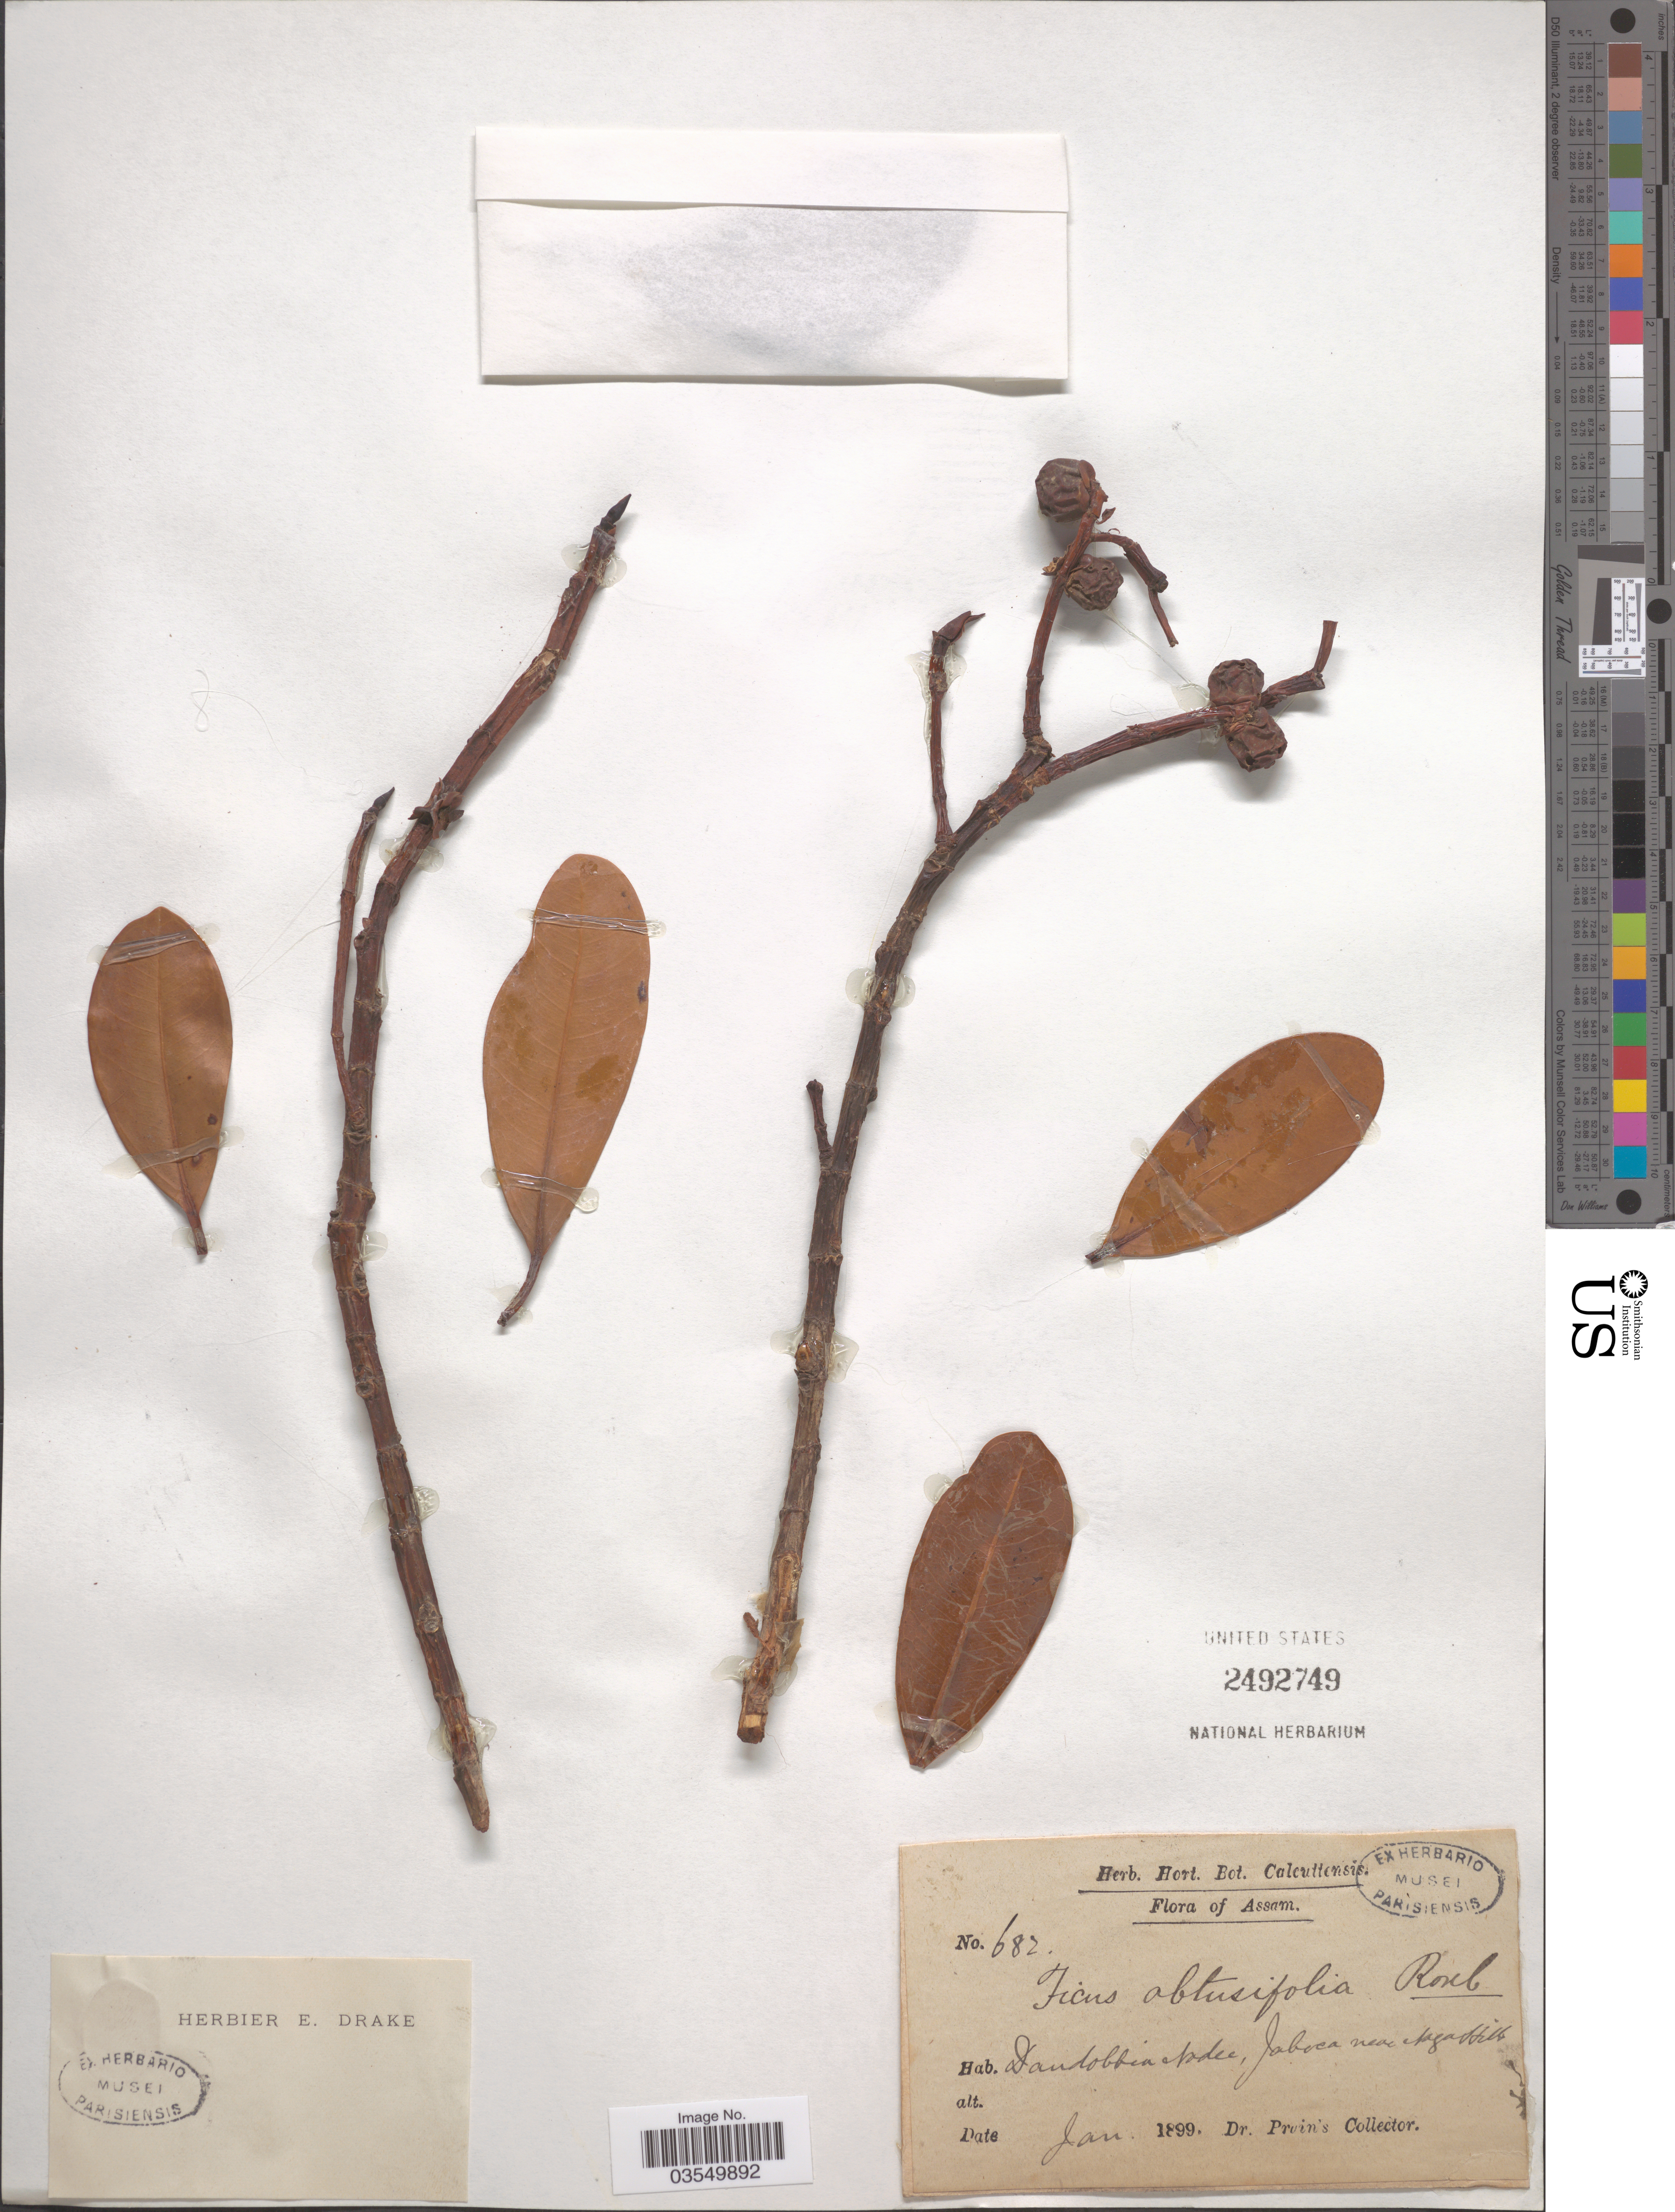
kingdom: Plantae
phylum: Tracheophyta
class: Magnoliopsida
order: Rosales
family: Moraceae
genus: Ficus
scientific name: Ficus curtipes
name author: Corner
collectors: Dr. Prain's collector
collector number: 682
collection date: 1899-01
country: India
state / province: Assam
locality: Dandobbia Nodec, Jaboca near !.*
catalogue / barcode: US 2492749